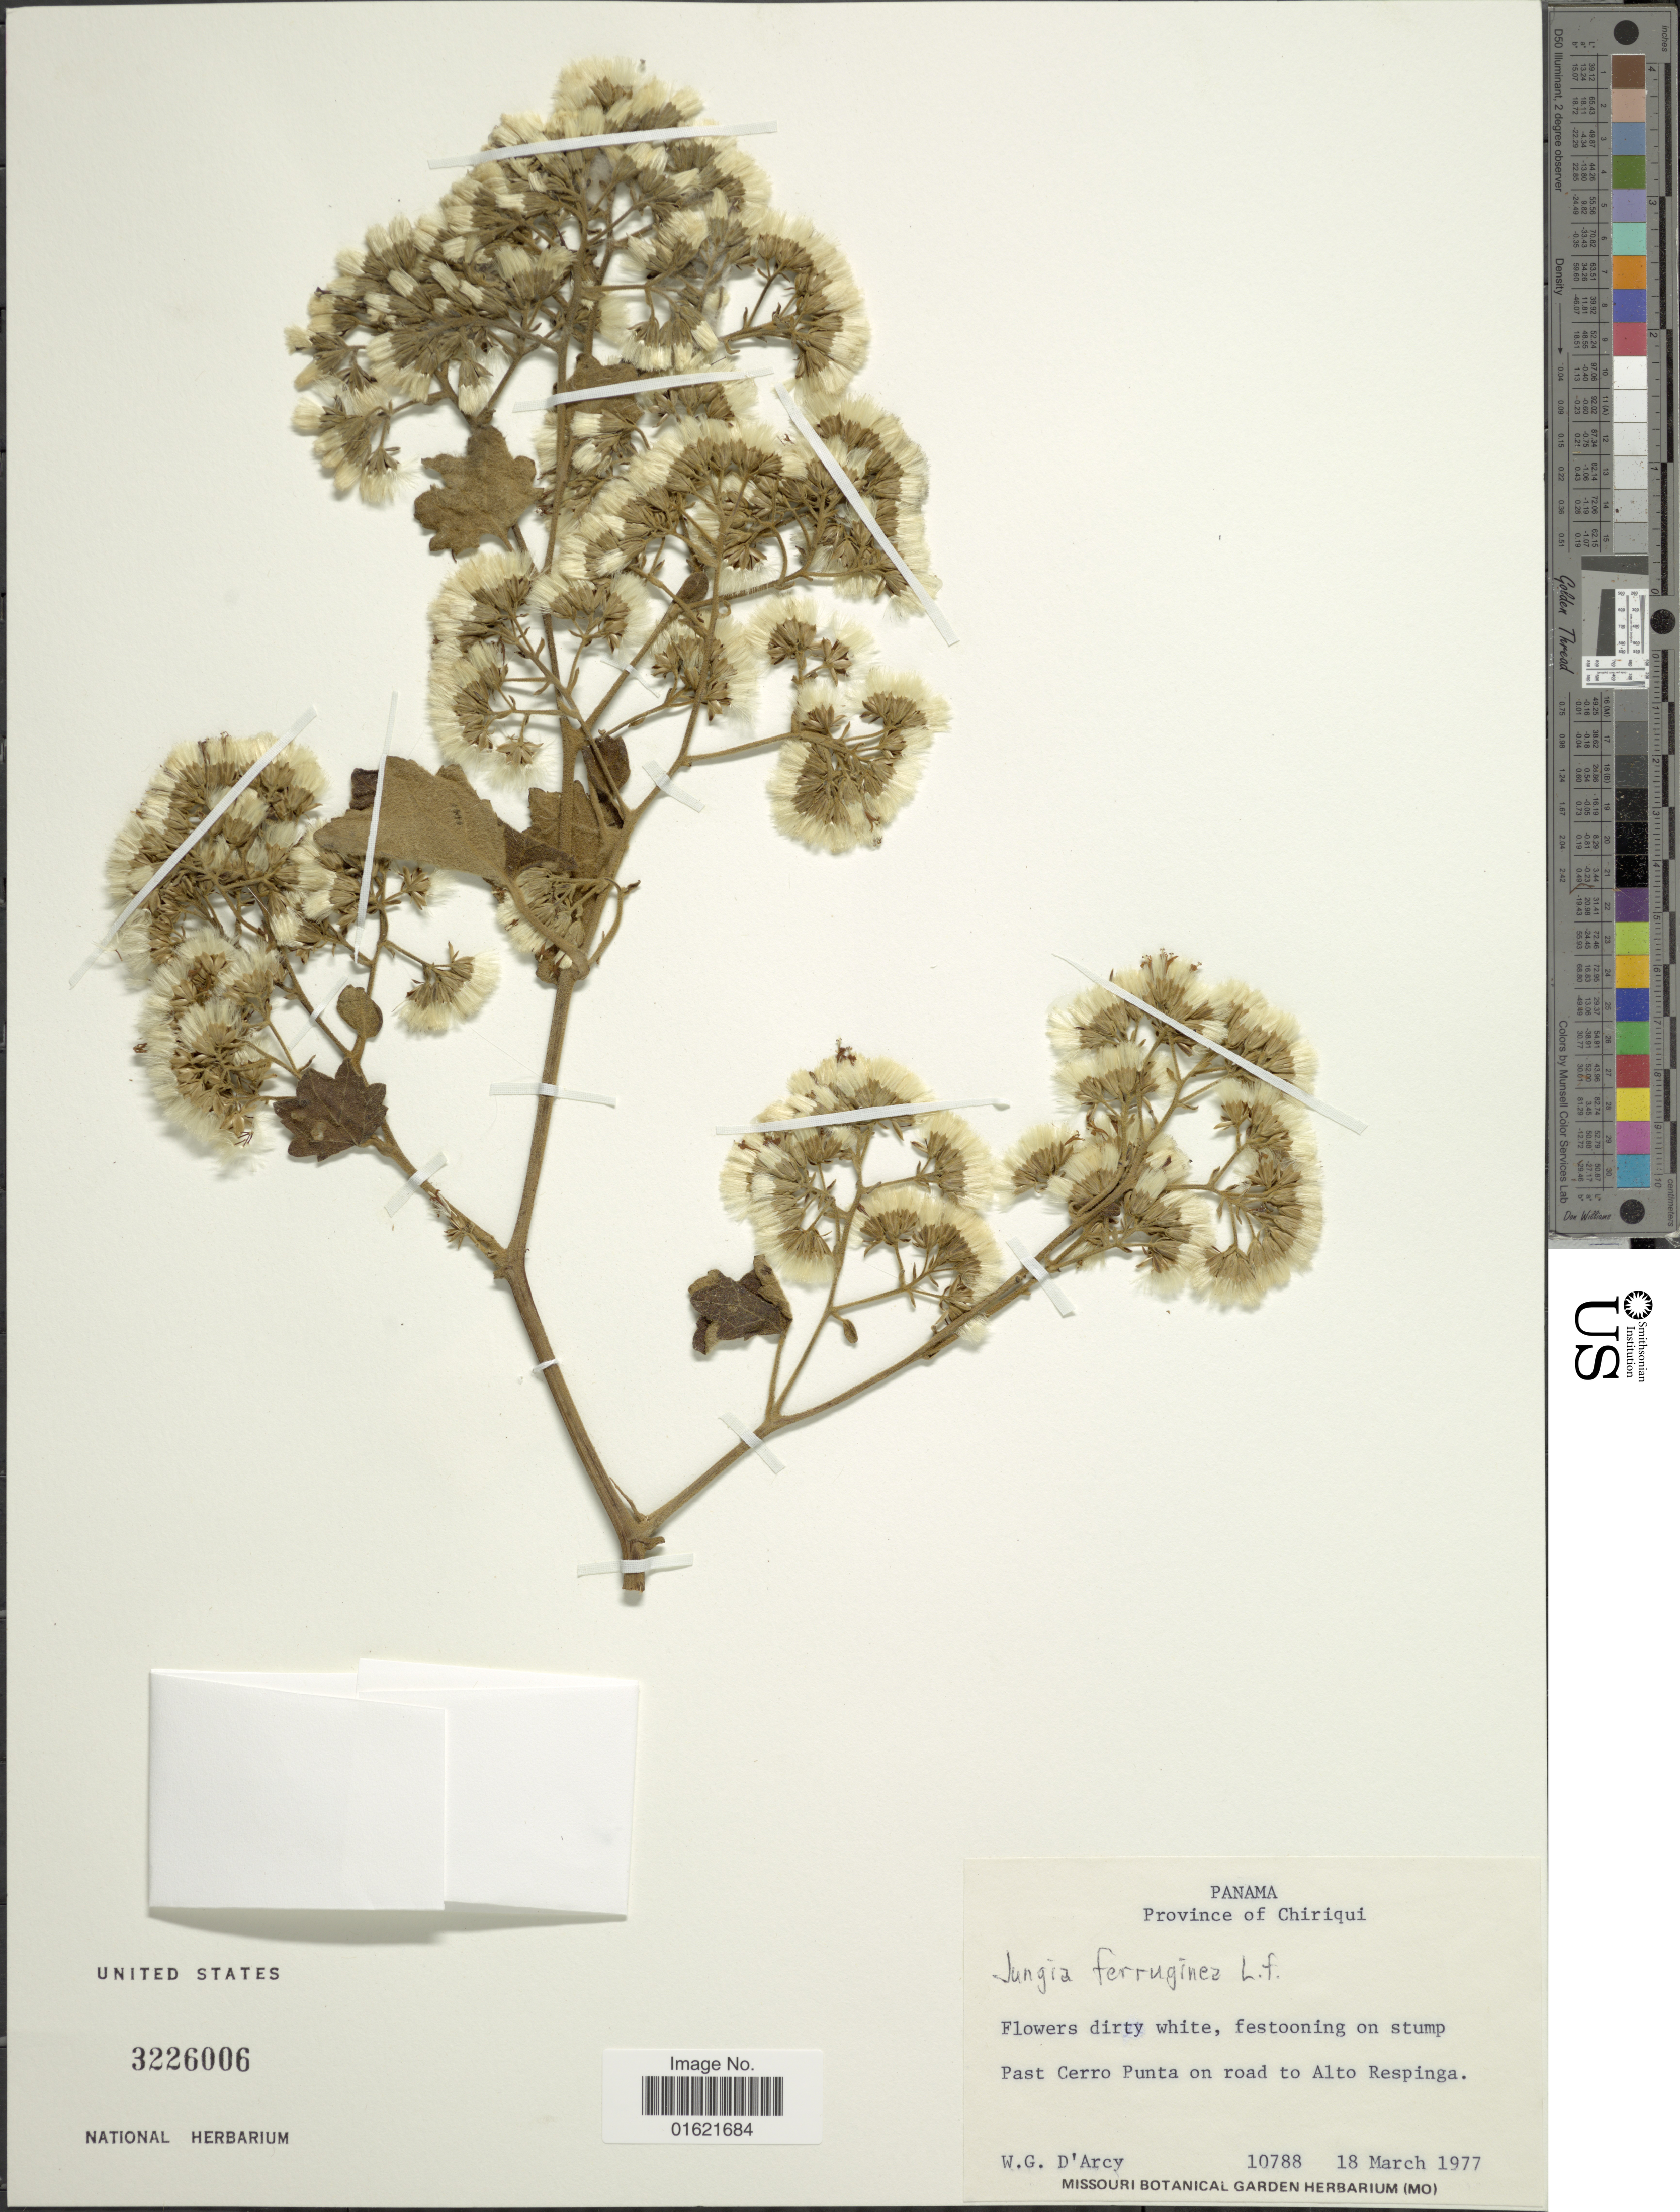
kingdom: Plantae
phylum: Tracheophyta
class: Magnoliopsida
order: Asterales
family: Asteraceae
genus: Jungia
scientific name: Jungia ferruginea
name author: L. f.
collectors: W. G. D'Arcy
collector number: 10788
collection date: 1977-03-18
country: Panama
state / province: Chiriqui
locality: Province of Chirqui. Past Cerro Punta on road to Alto Respinga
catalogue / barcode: US 3226006